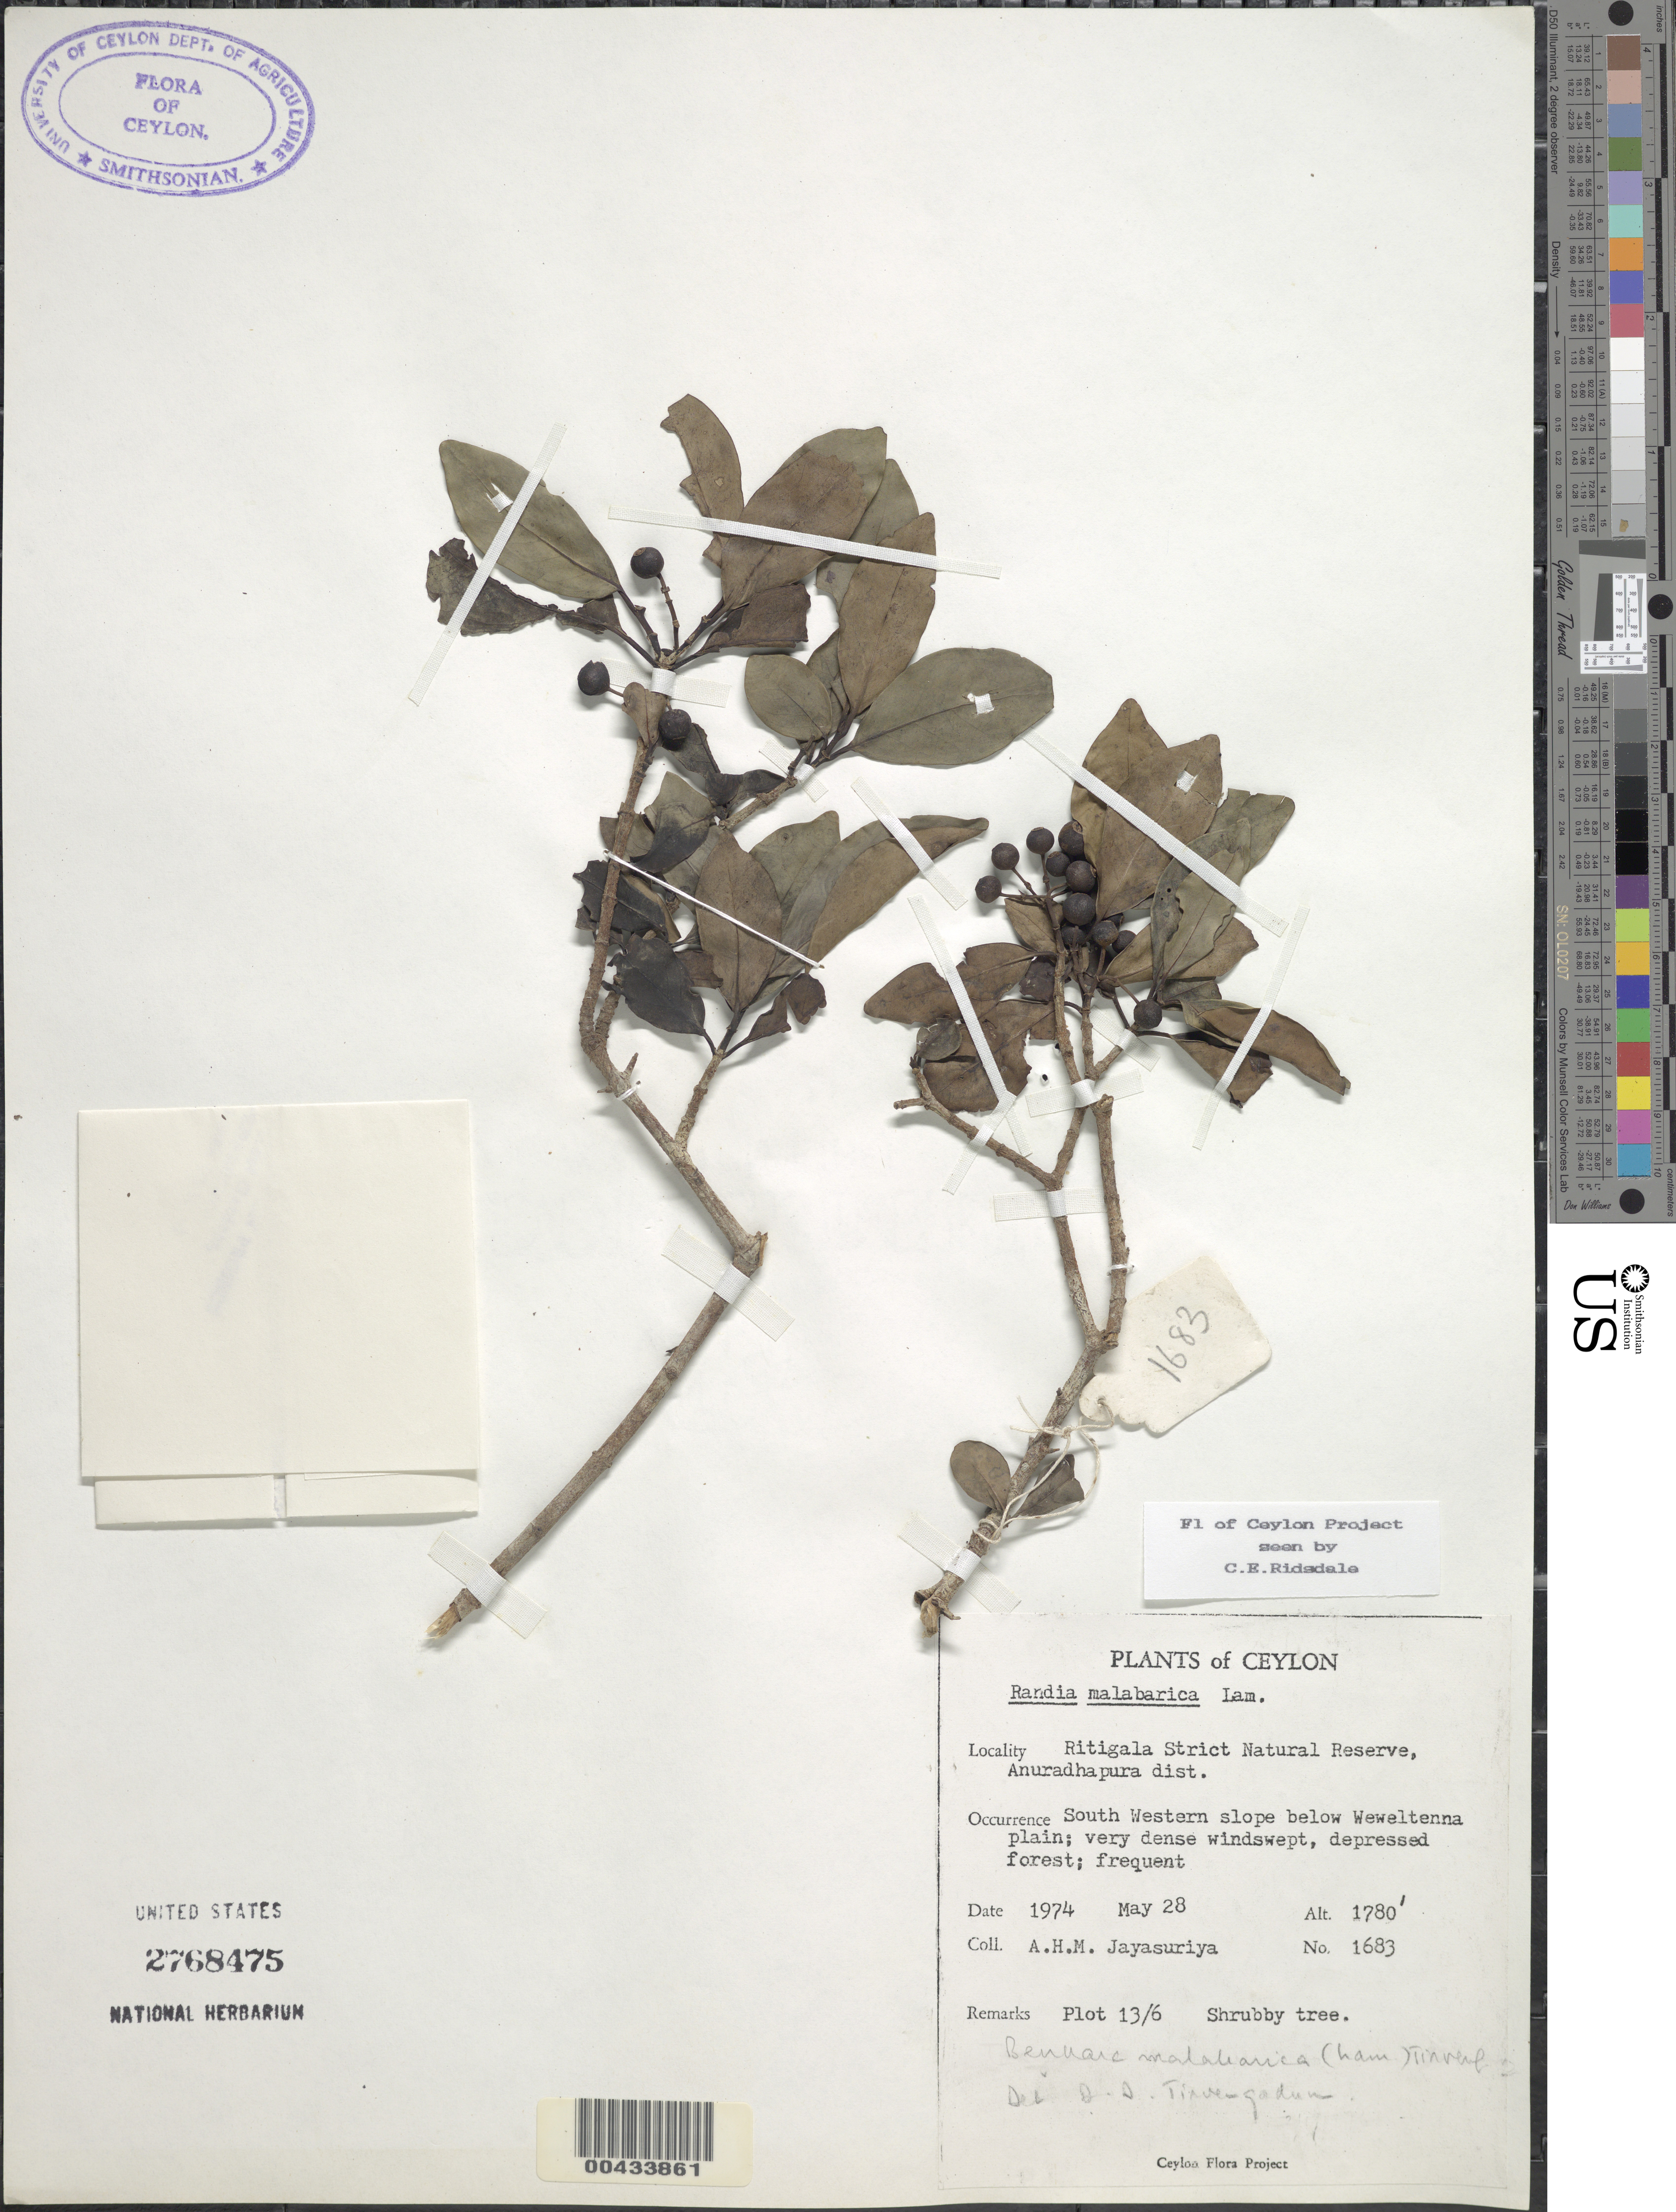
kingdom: Plantae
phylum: Tracheophyta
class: Magnoliopsida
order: Gentianales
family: Rubiaceae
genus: Benkara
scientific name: Benkara malabarica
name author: (Lam.) Tirveng.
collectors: A. H. Jayasuriya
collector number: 1683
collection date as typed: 28 May 1974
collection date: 1974-05-28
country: Sri Lanka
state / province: North Central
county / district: Anuradhapura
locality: Ritigala Strict Natural Reserve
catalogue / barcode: US 2768475